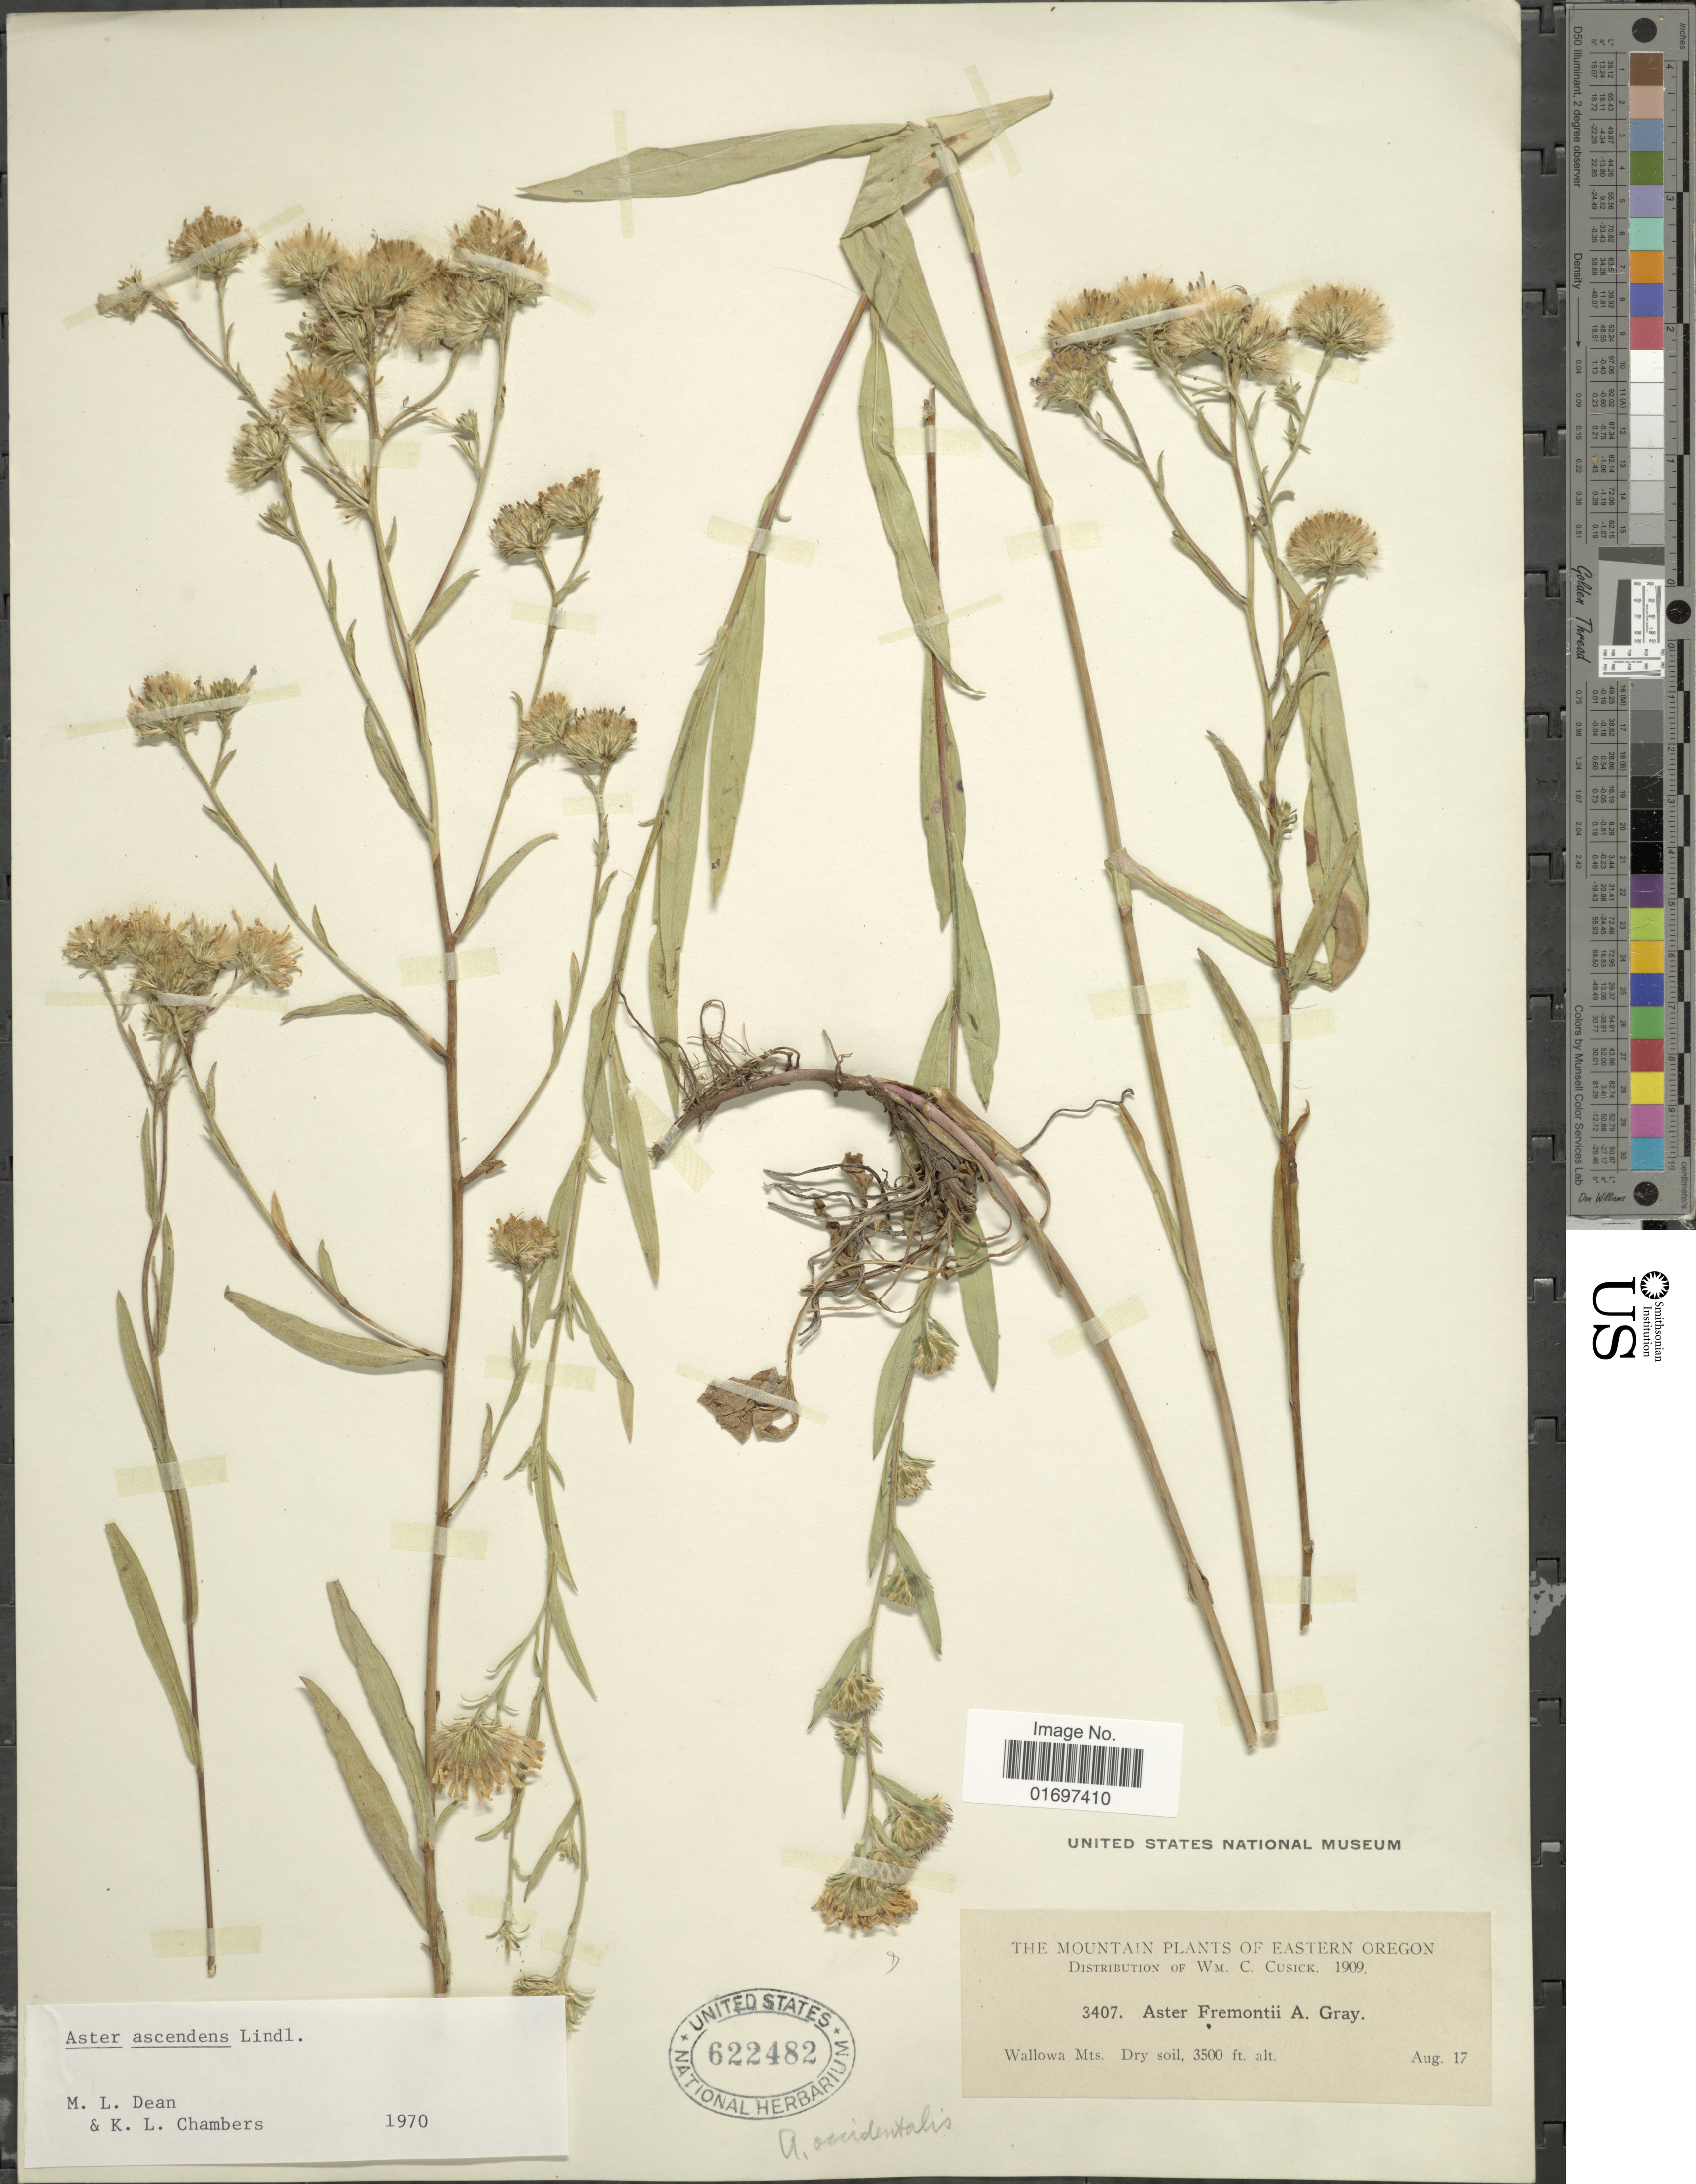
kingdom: Plantae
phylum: Tracheophyta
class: Magnoliopsida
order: Asterales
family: Asteraceae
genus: Symphyotrichum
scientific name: Symphyotrichum ascendens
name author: (Lindl.) G.L. Nesom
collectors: W. C. Cusick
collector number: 3407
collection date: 1909-08-17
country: United States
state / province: Oregon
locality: Eastern Oregon. Wallowa Mts.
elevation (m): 1067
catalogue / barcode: US 622482